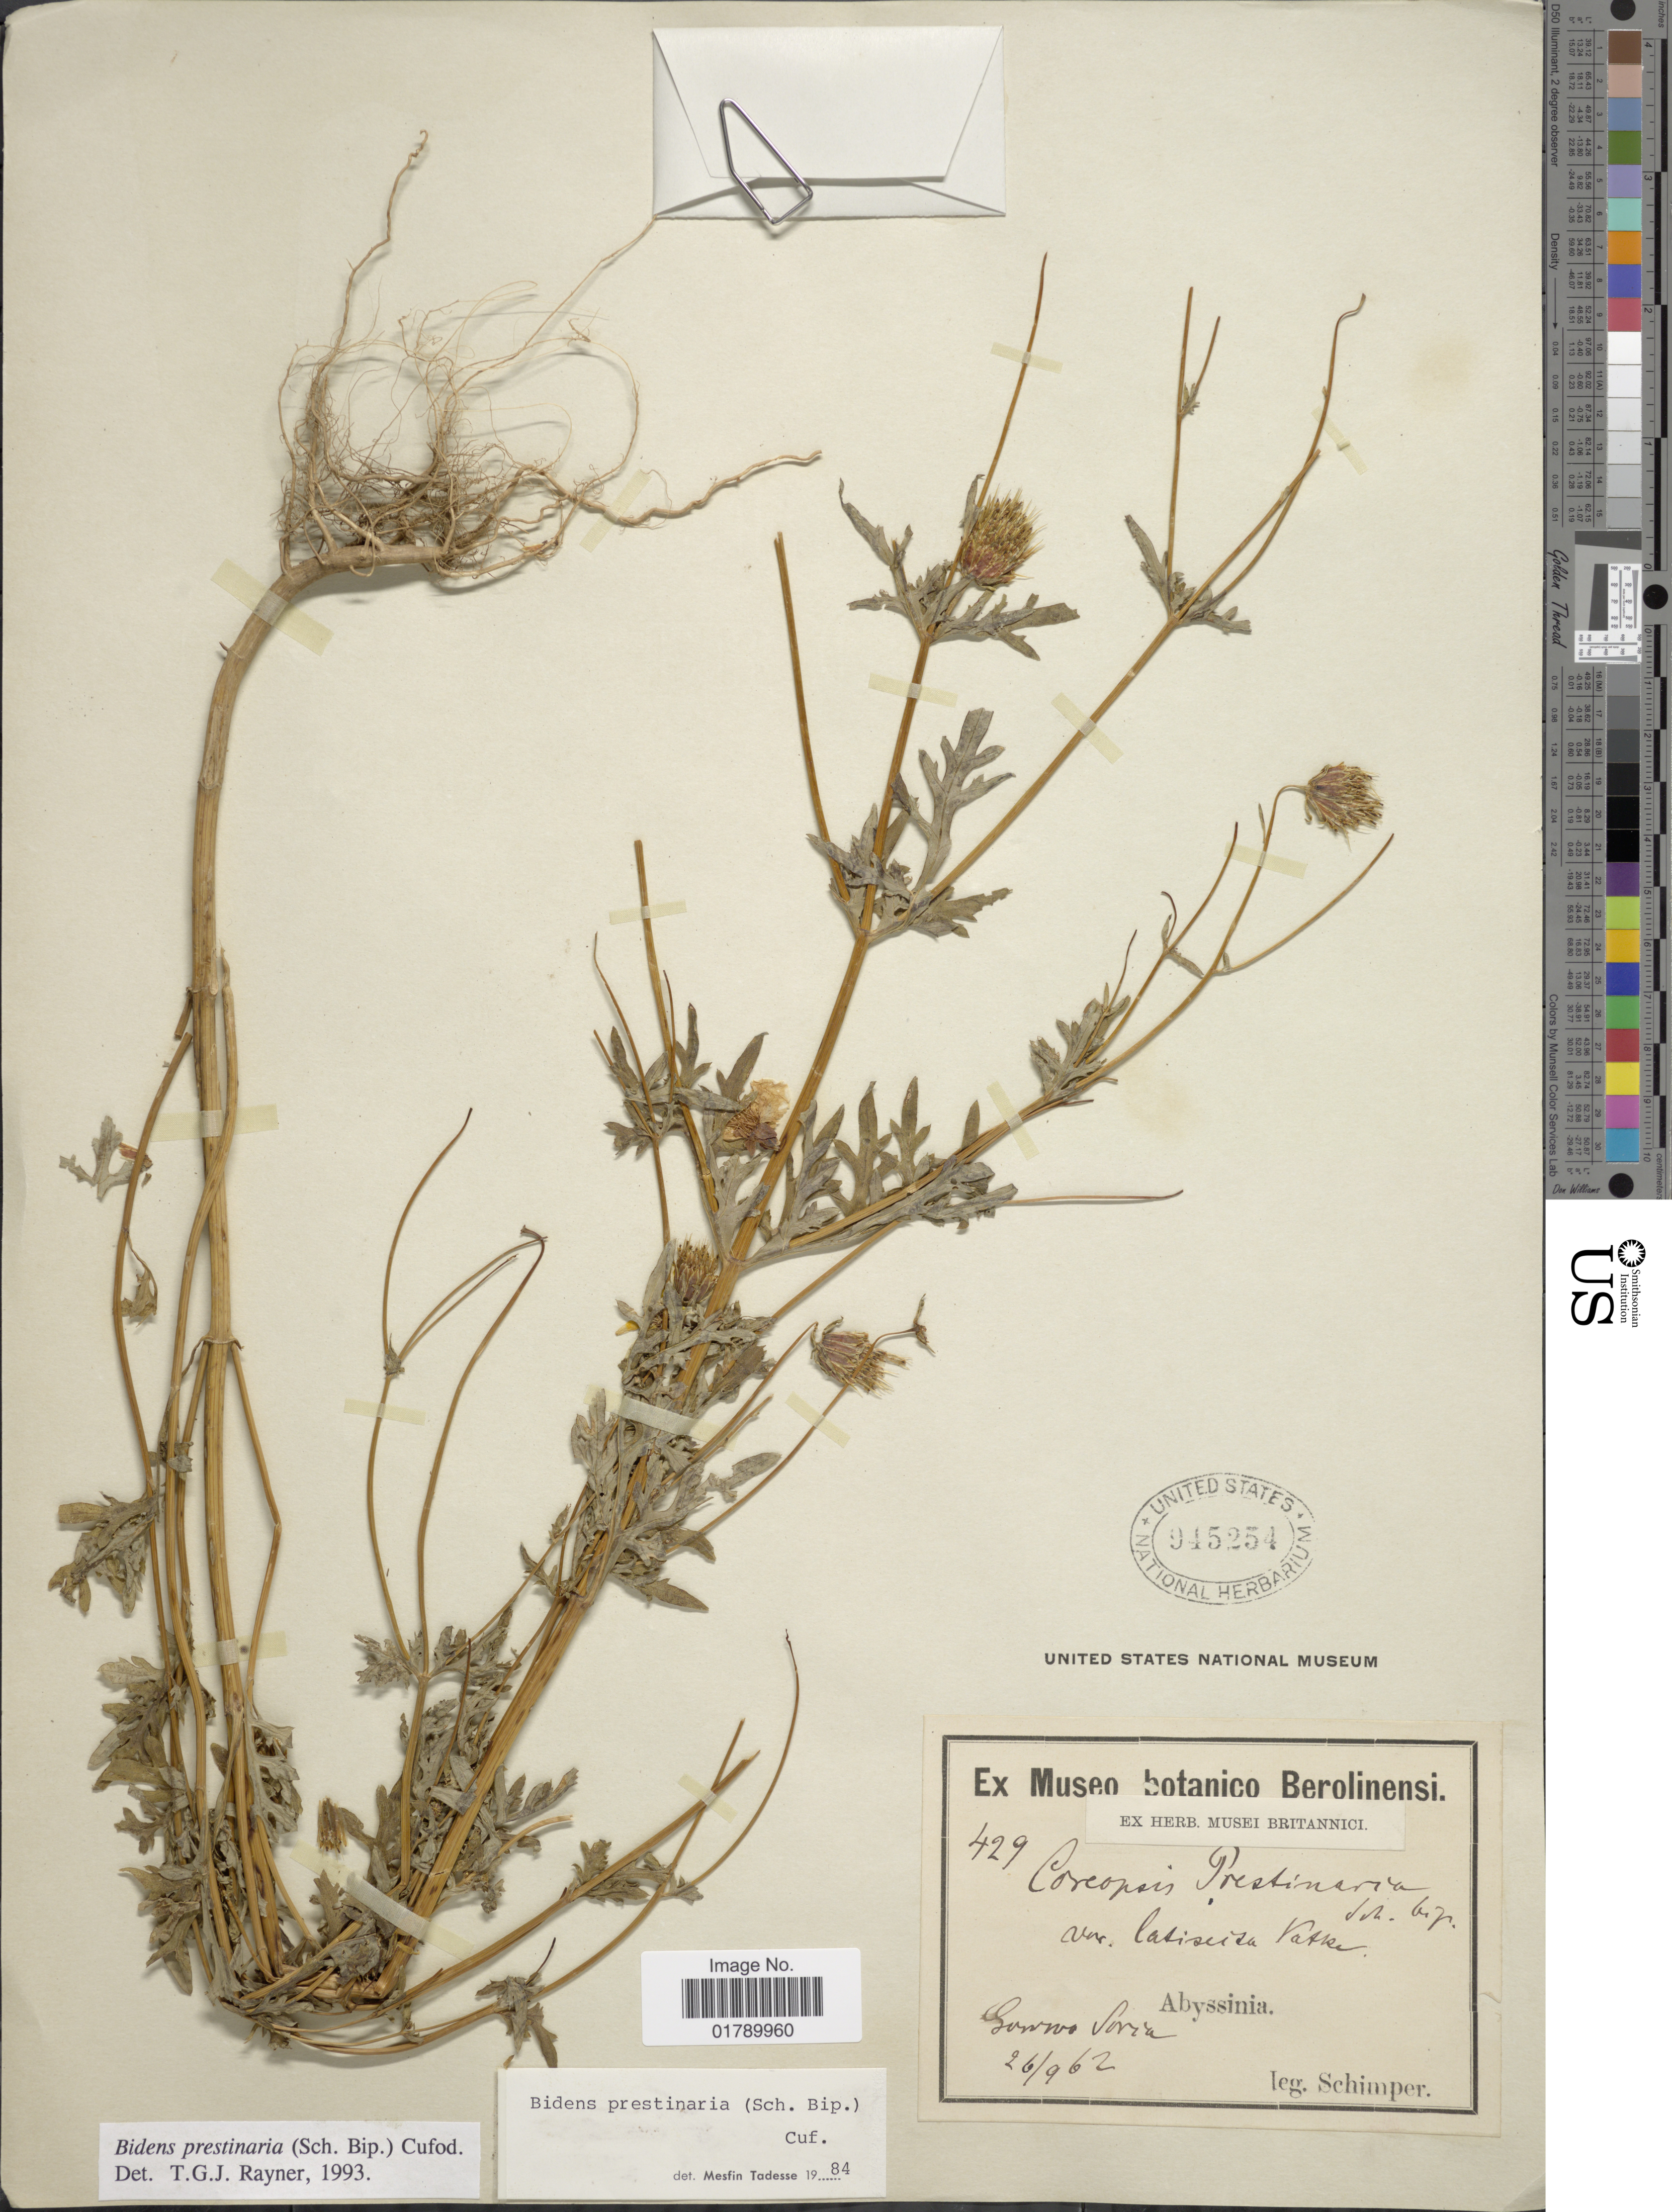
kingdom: Plantae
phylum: Tracheophyta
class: Magnoliopsida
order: Asterales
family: Asteraceae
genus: Bidens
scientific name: Bidens prestinaria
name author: (Sch. Bip.) Cufod.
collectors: -. Schimper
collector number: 429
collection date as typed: Transcribed d/m/y: 26/9/62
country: Eritrea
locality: Gowwo Soria.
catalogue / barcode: US 945254